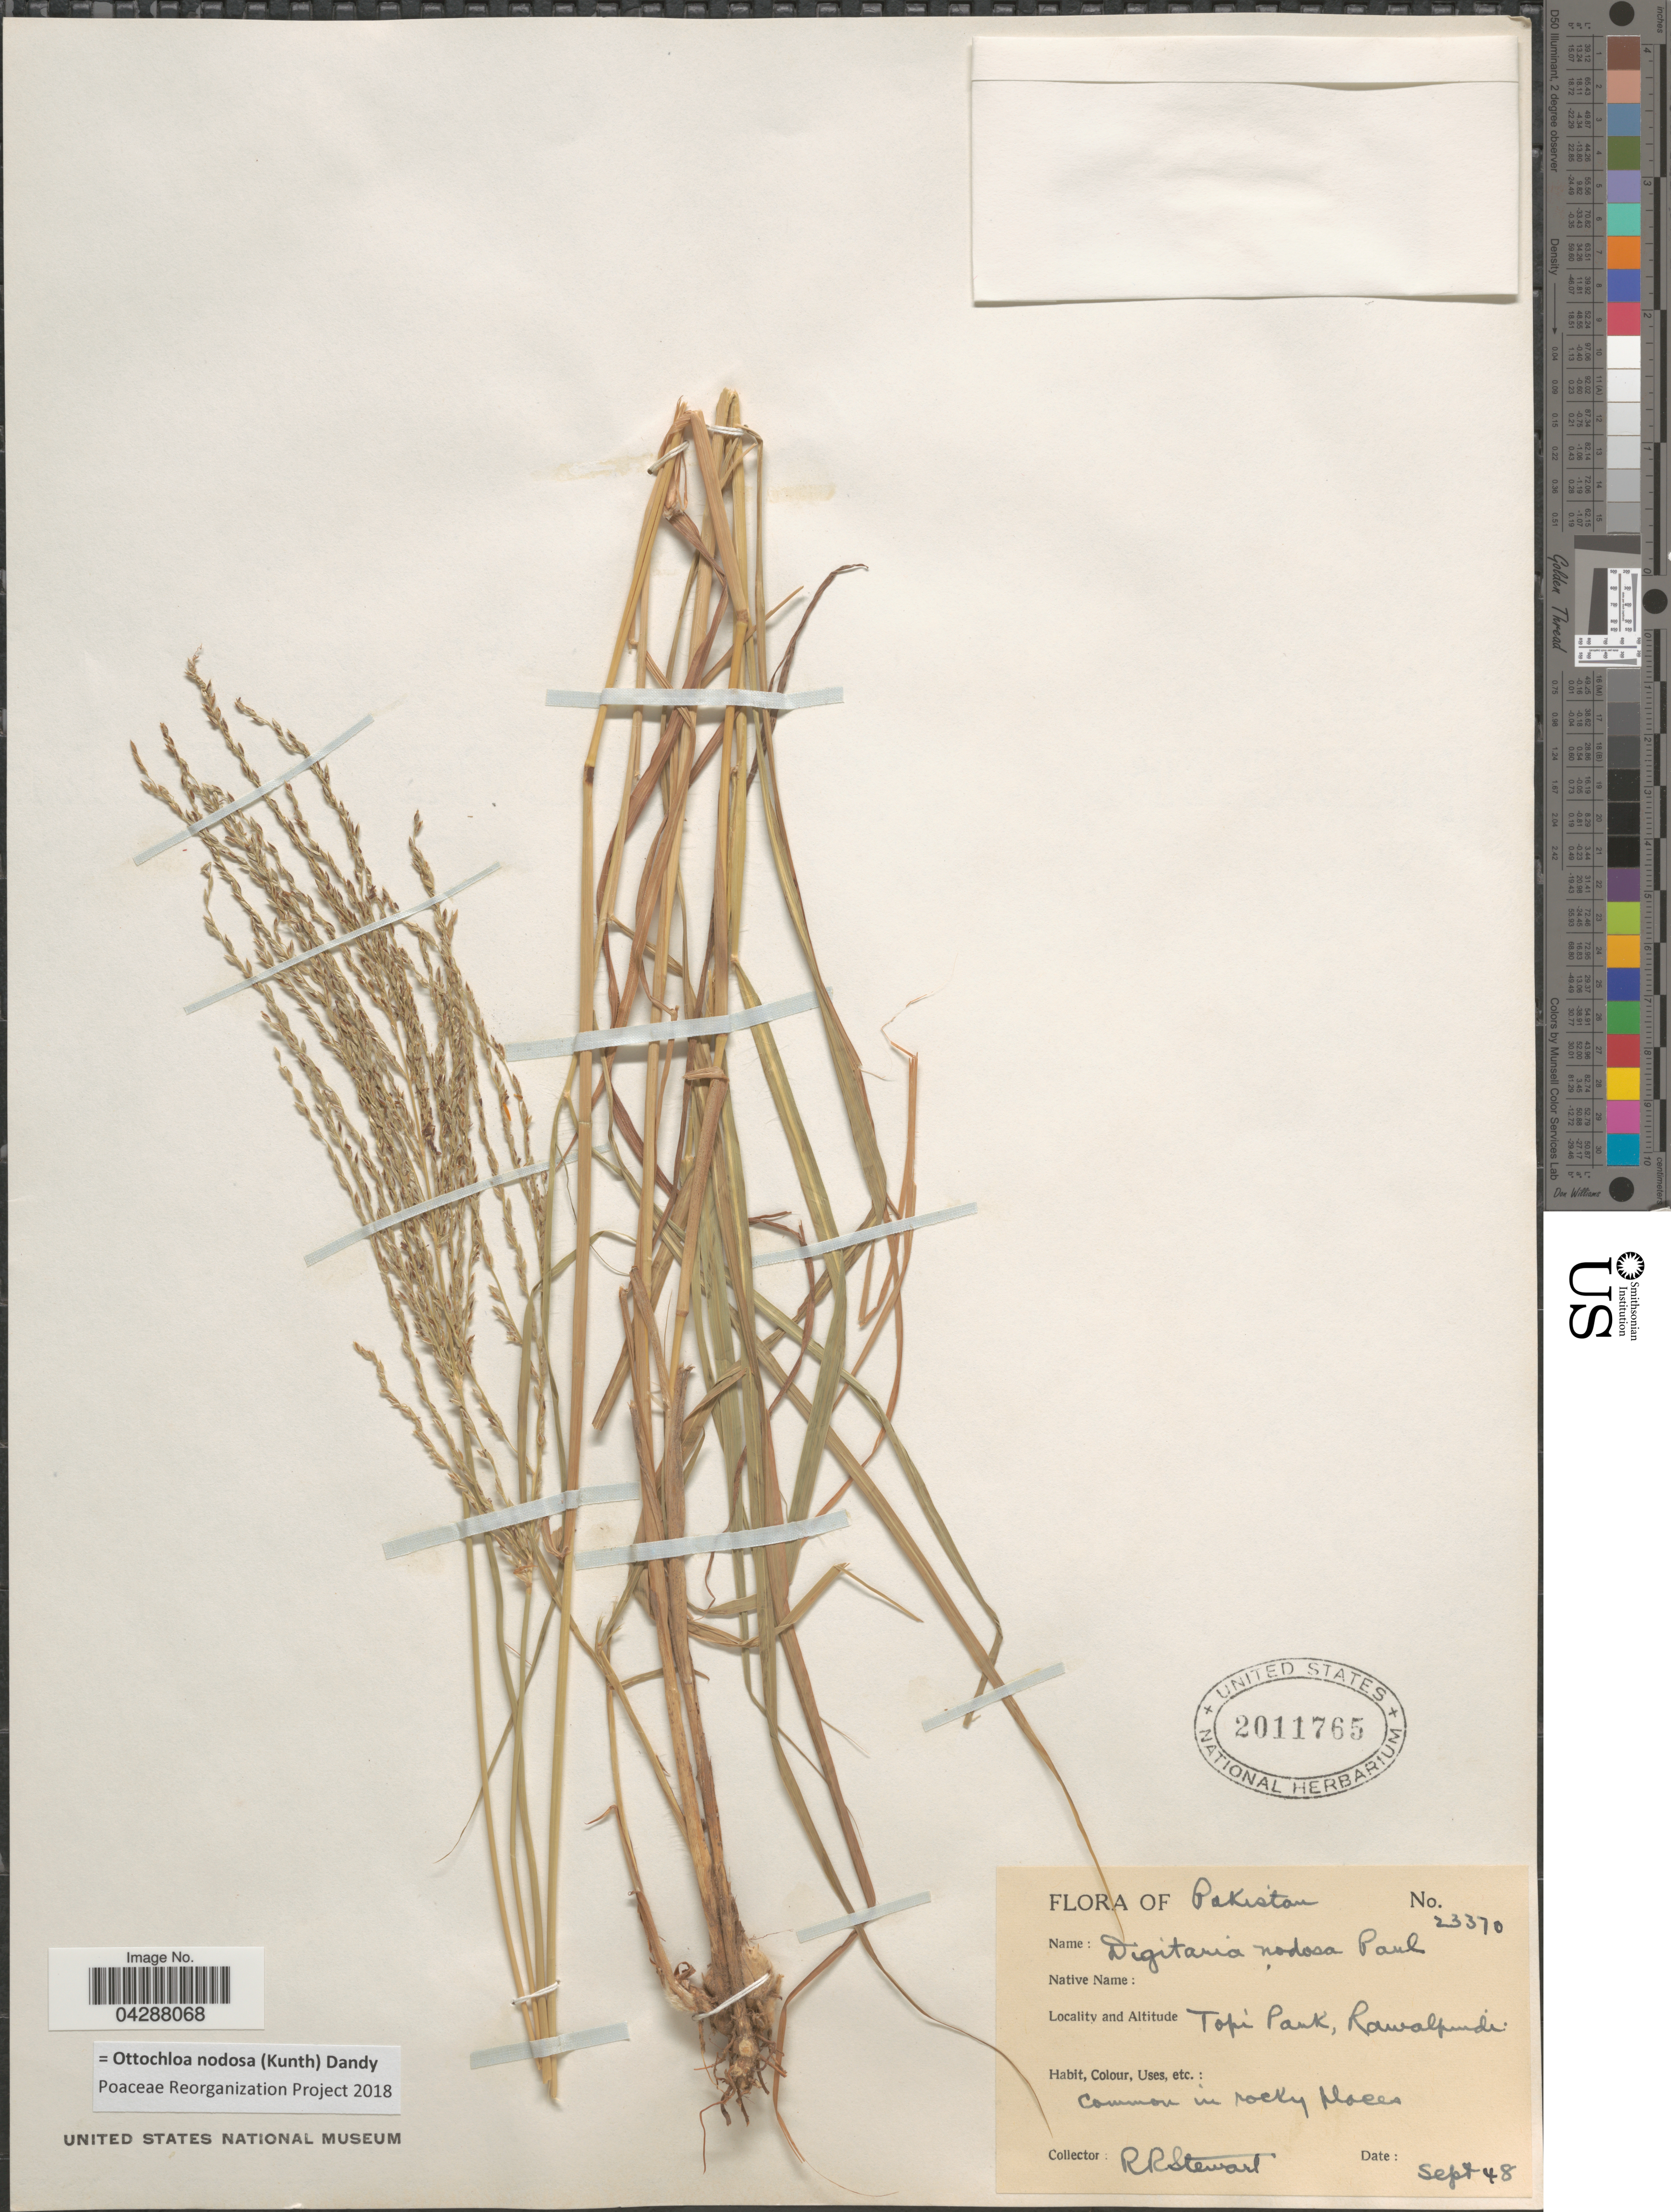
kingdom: Plantae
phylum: Tracheophyta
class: Liliopsida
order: Poales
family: Poaceae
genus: Ottochloa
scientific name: Ottochloa nodosa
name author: (Kunth) Dandy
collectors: R. Stewart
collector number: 23370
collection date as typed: Transcribed d/m/y: /9/48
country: Pakistan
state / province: Punjab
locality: Topi Park, Rawalpindi.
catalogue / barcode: US 2011765